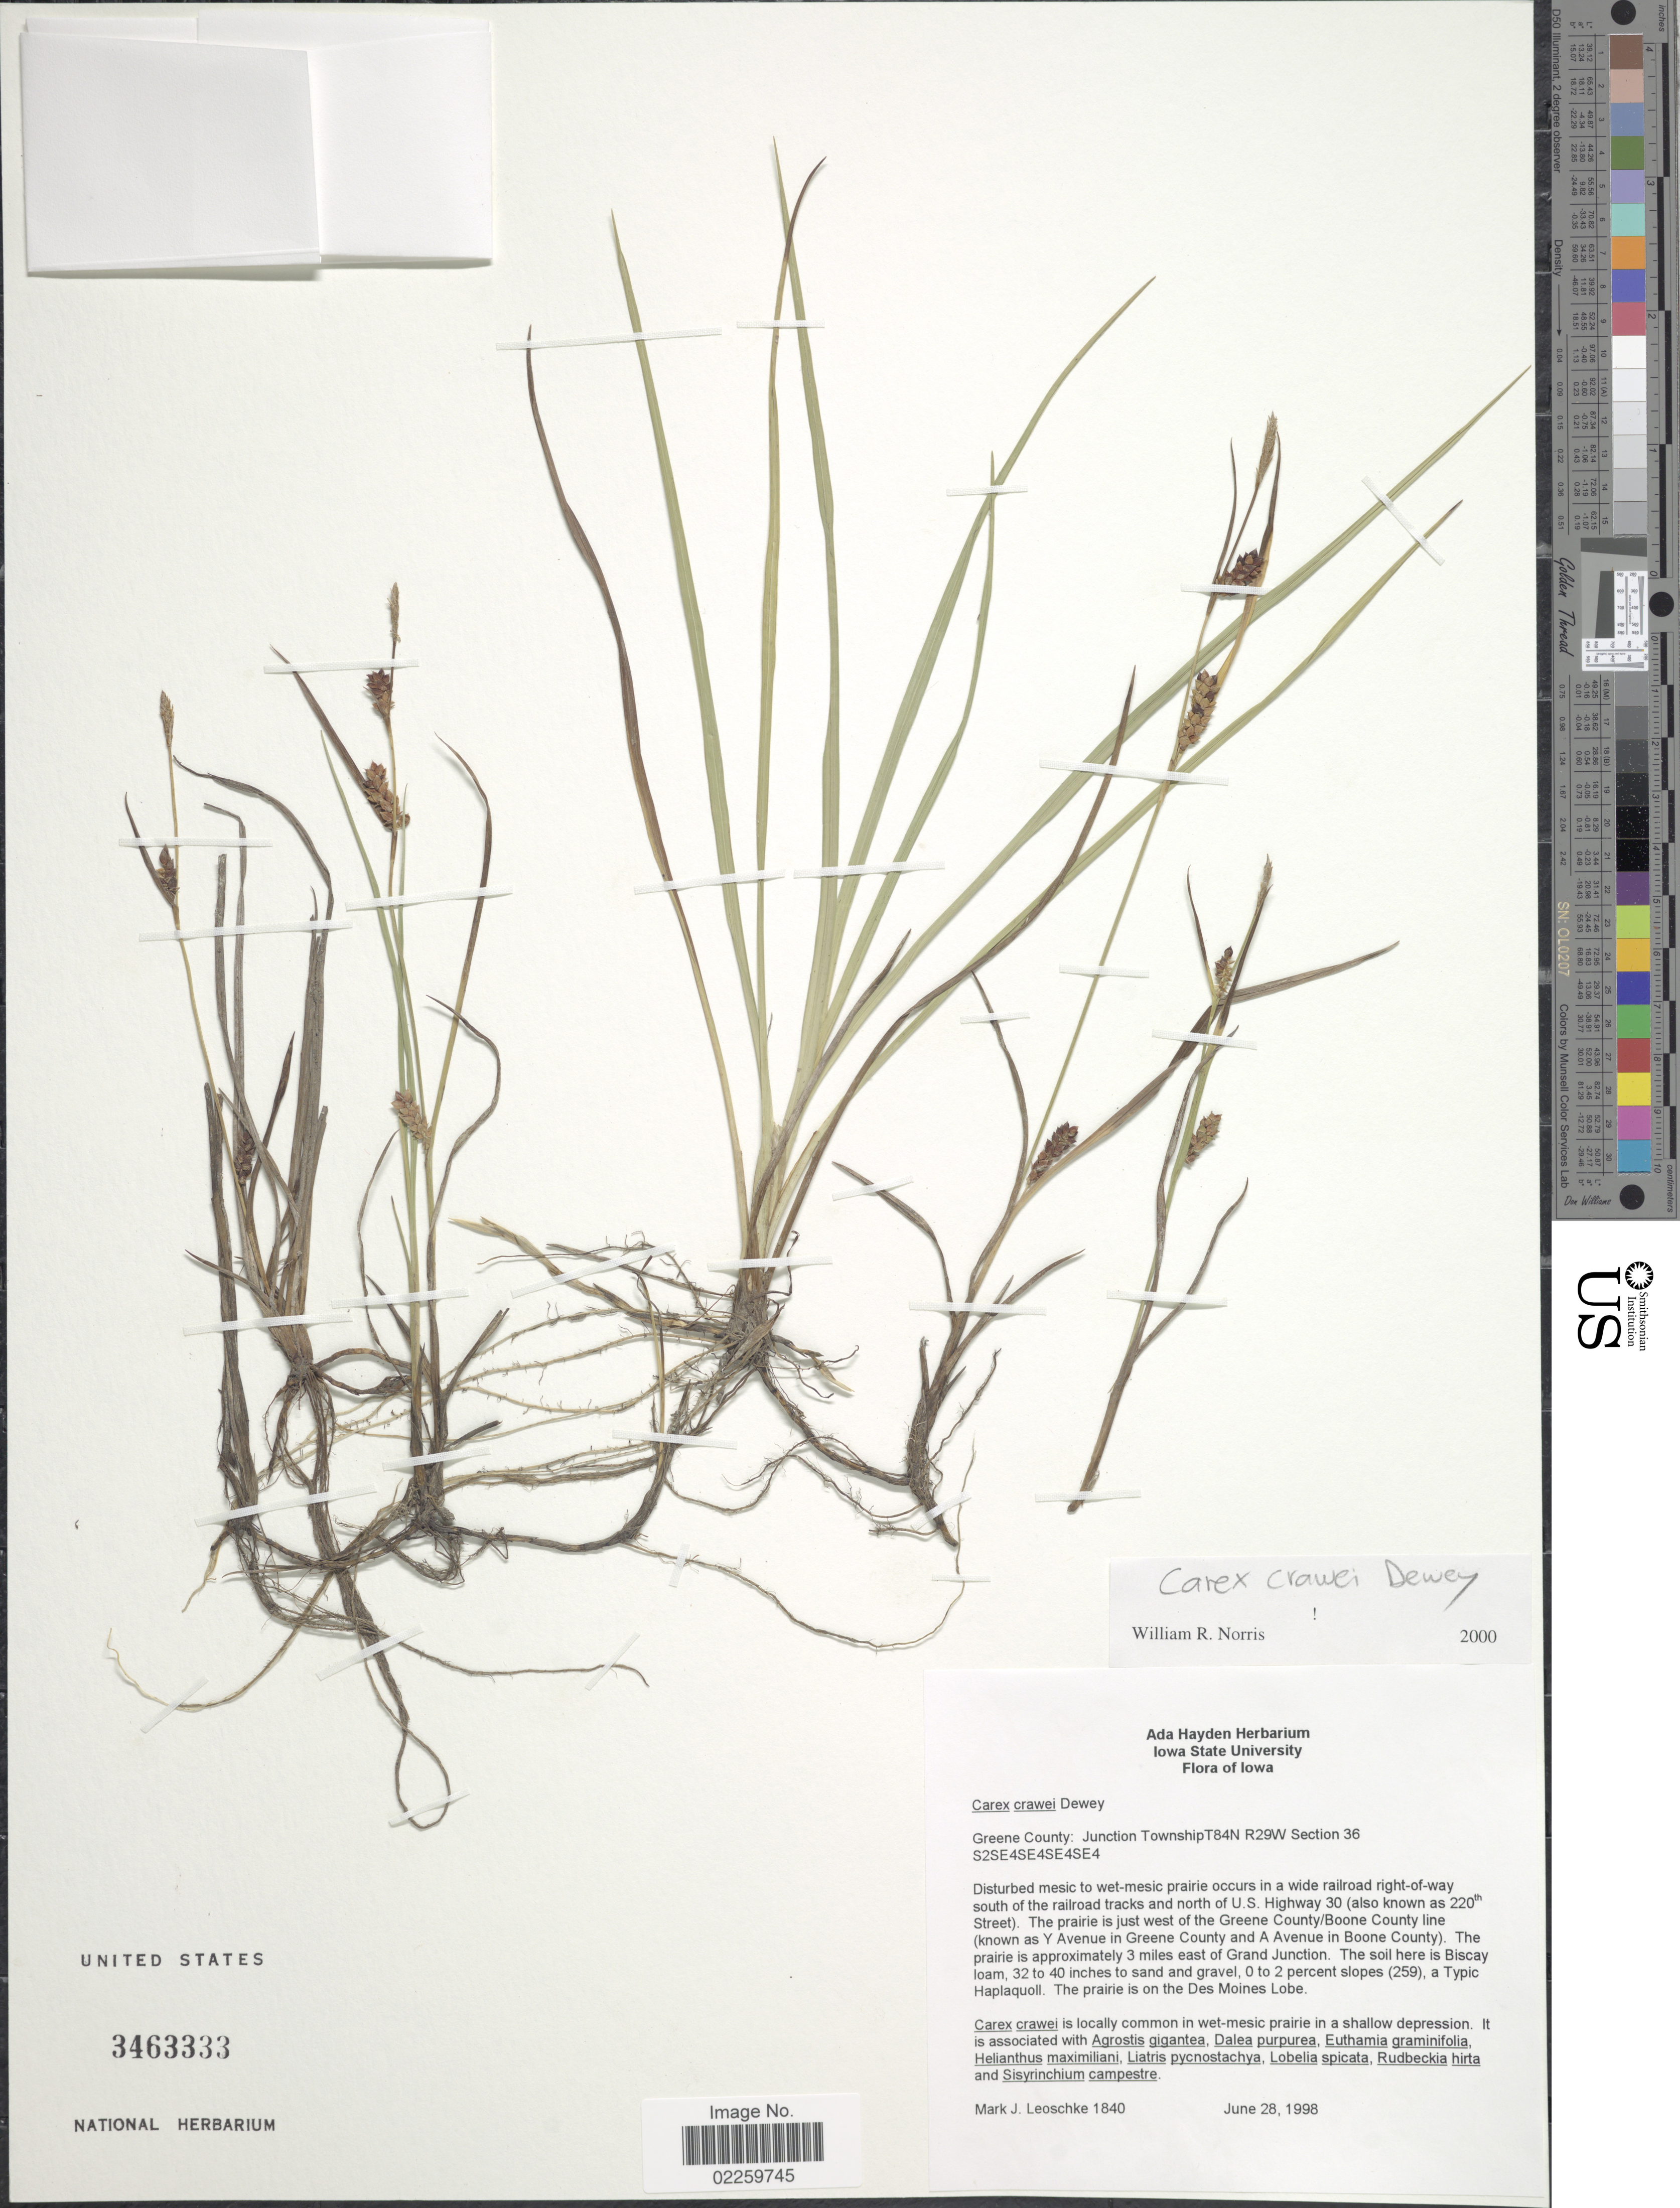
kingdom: Plantae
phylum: Tracheophyta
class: Liliopsida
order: Poales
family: Cyperaceae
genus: Carex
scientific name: Carex crawei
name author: Dewey ex Torr.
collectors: M. J. Leoschke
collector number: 1840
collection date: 1998-06-28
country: United States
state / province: Iowa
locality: Greene County: Junction Township T84N R29W Section 36 S2SE4SE4SE4SE4, Disturbed mesic to wet-mesic prairie occurs in a wide railroad right-of-way south of the railroad tracks and north of U.S. Highway 30 (also known as 220th Street), the prairie is just west of the Greene County/Boone County line (known as Y Avenue in Greene County and A Avenue in Boone County), the prairie is approximately 3 miles east of Grand Junction, is on the Des Moines Lob.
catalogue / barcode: US 3463333